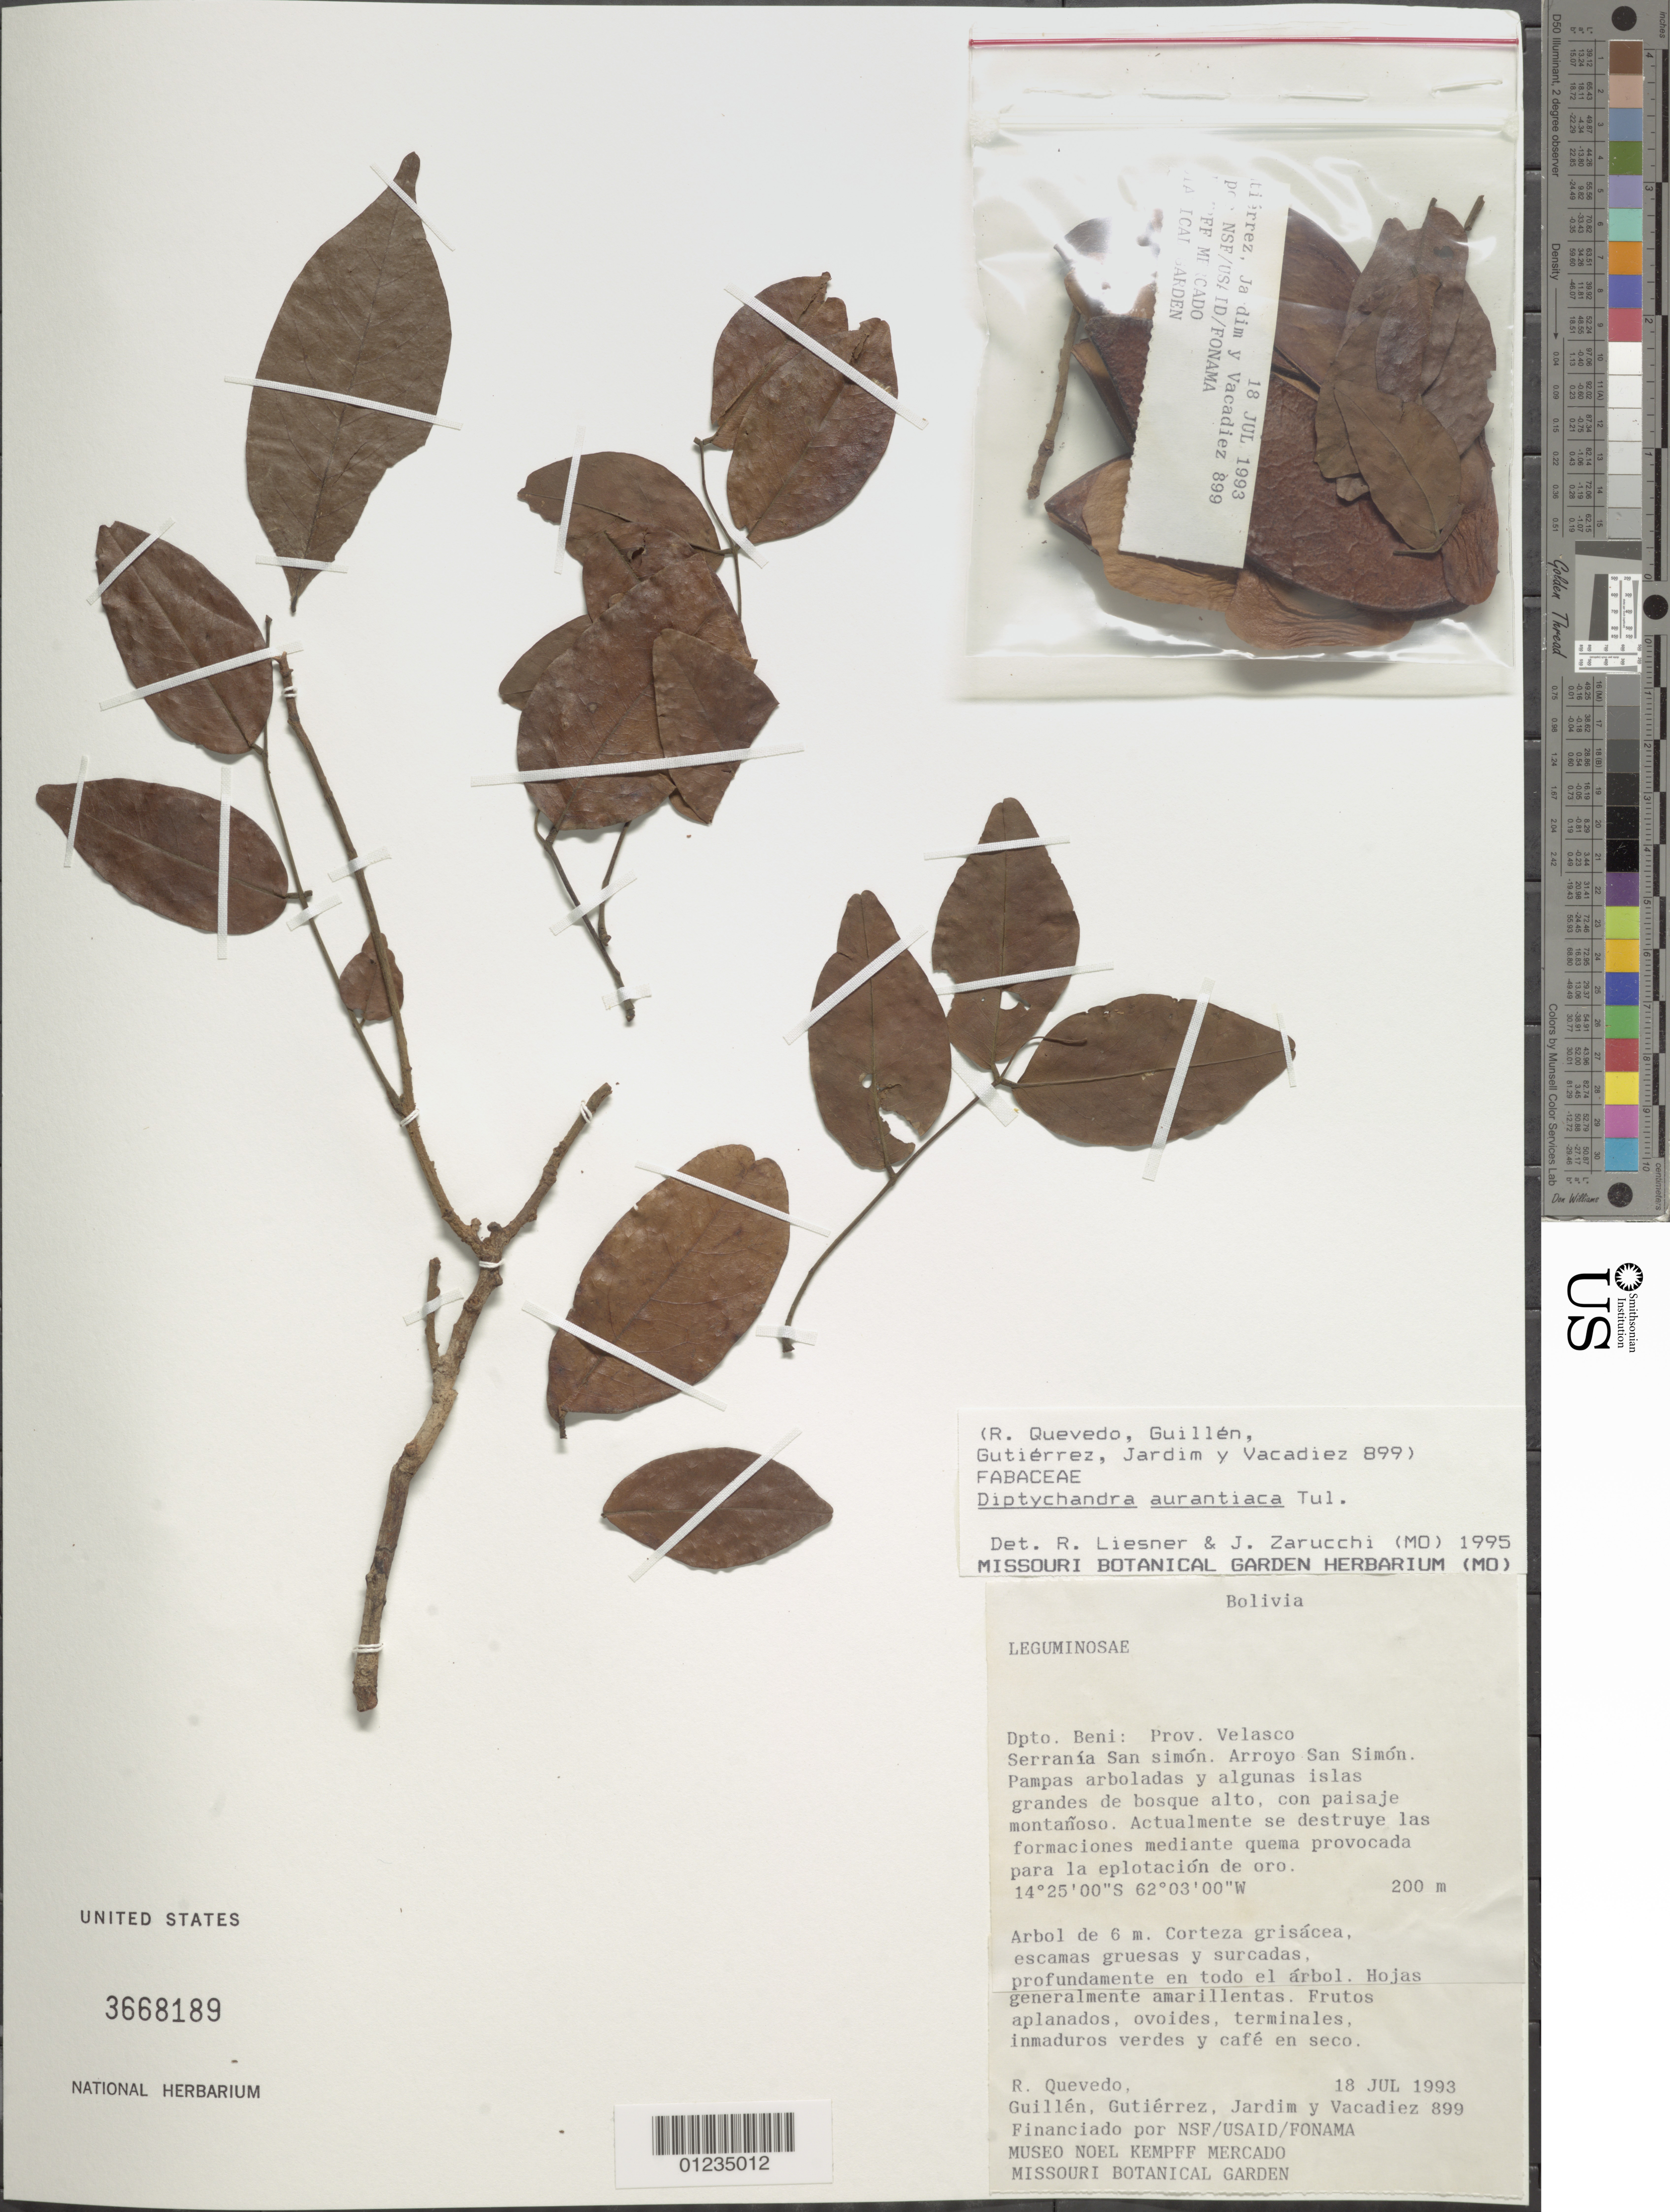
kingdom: Plantae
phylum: Tracheophyta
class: Magnoliopsida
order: Fabales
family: Fabaceae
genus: Diptychandra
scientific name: Diptychandra aurantiaca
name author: (Mart.) Tul.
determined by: Liesner, R. L.; Zarucchi, J. L.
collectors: R. Quevedo, -- Guillen, Gutiérrez, --, Jardim, -- & -. Vacadiez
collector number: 899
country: Bolivia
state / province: Beni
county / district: Iténez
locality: Serrania de San Simon, Arroyo San Simon Pampas arboladas y algunas islas grandes de bosque alto.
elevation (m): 200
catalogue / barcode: US 3668189